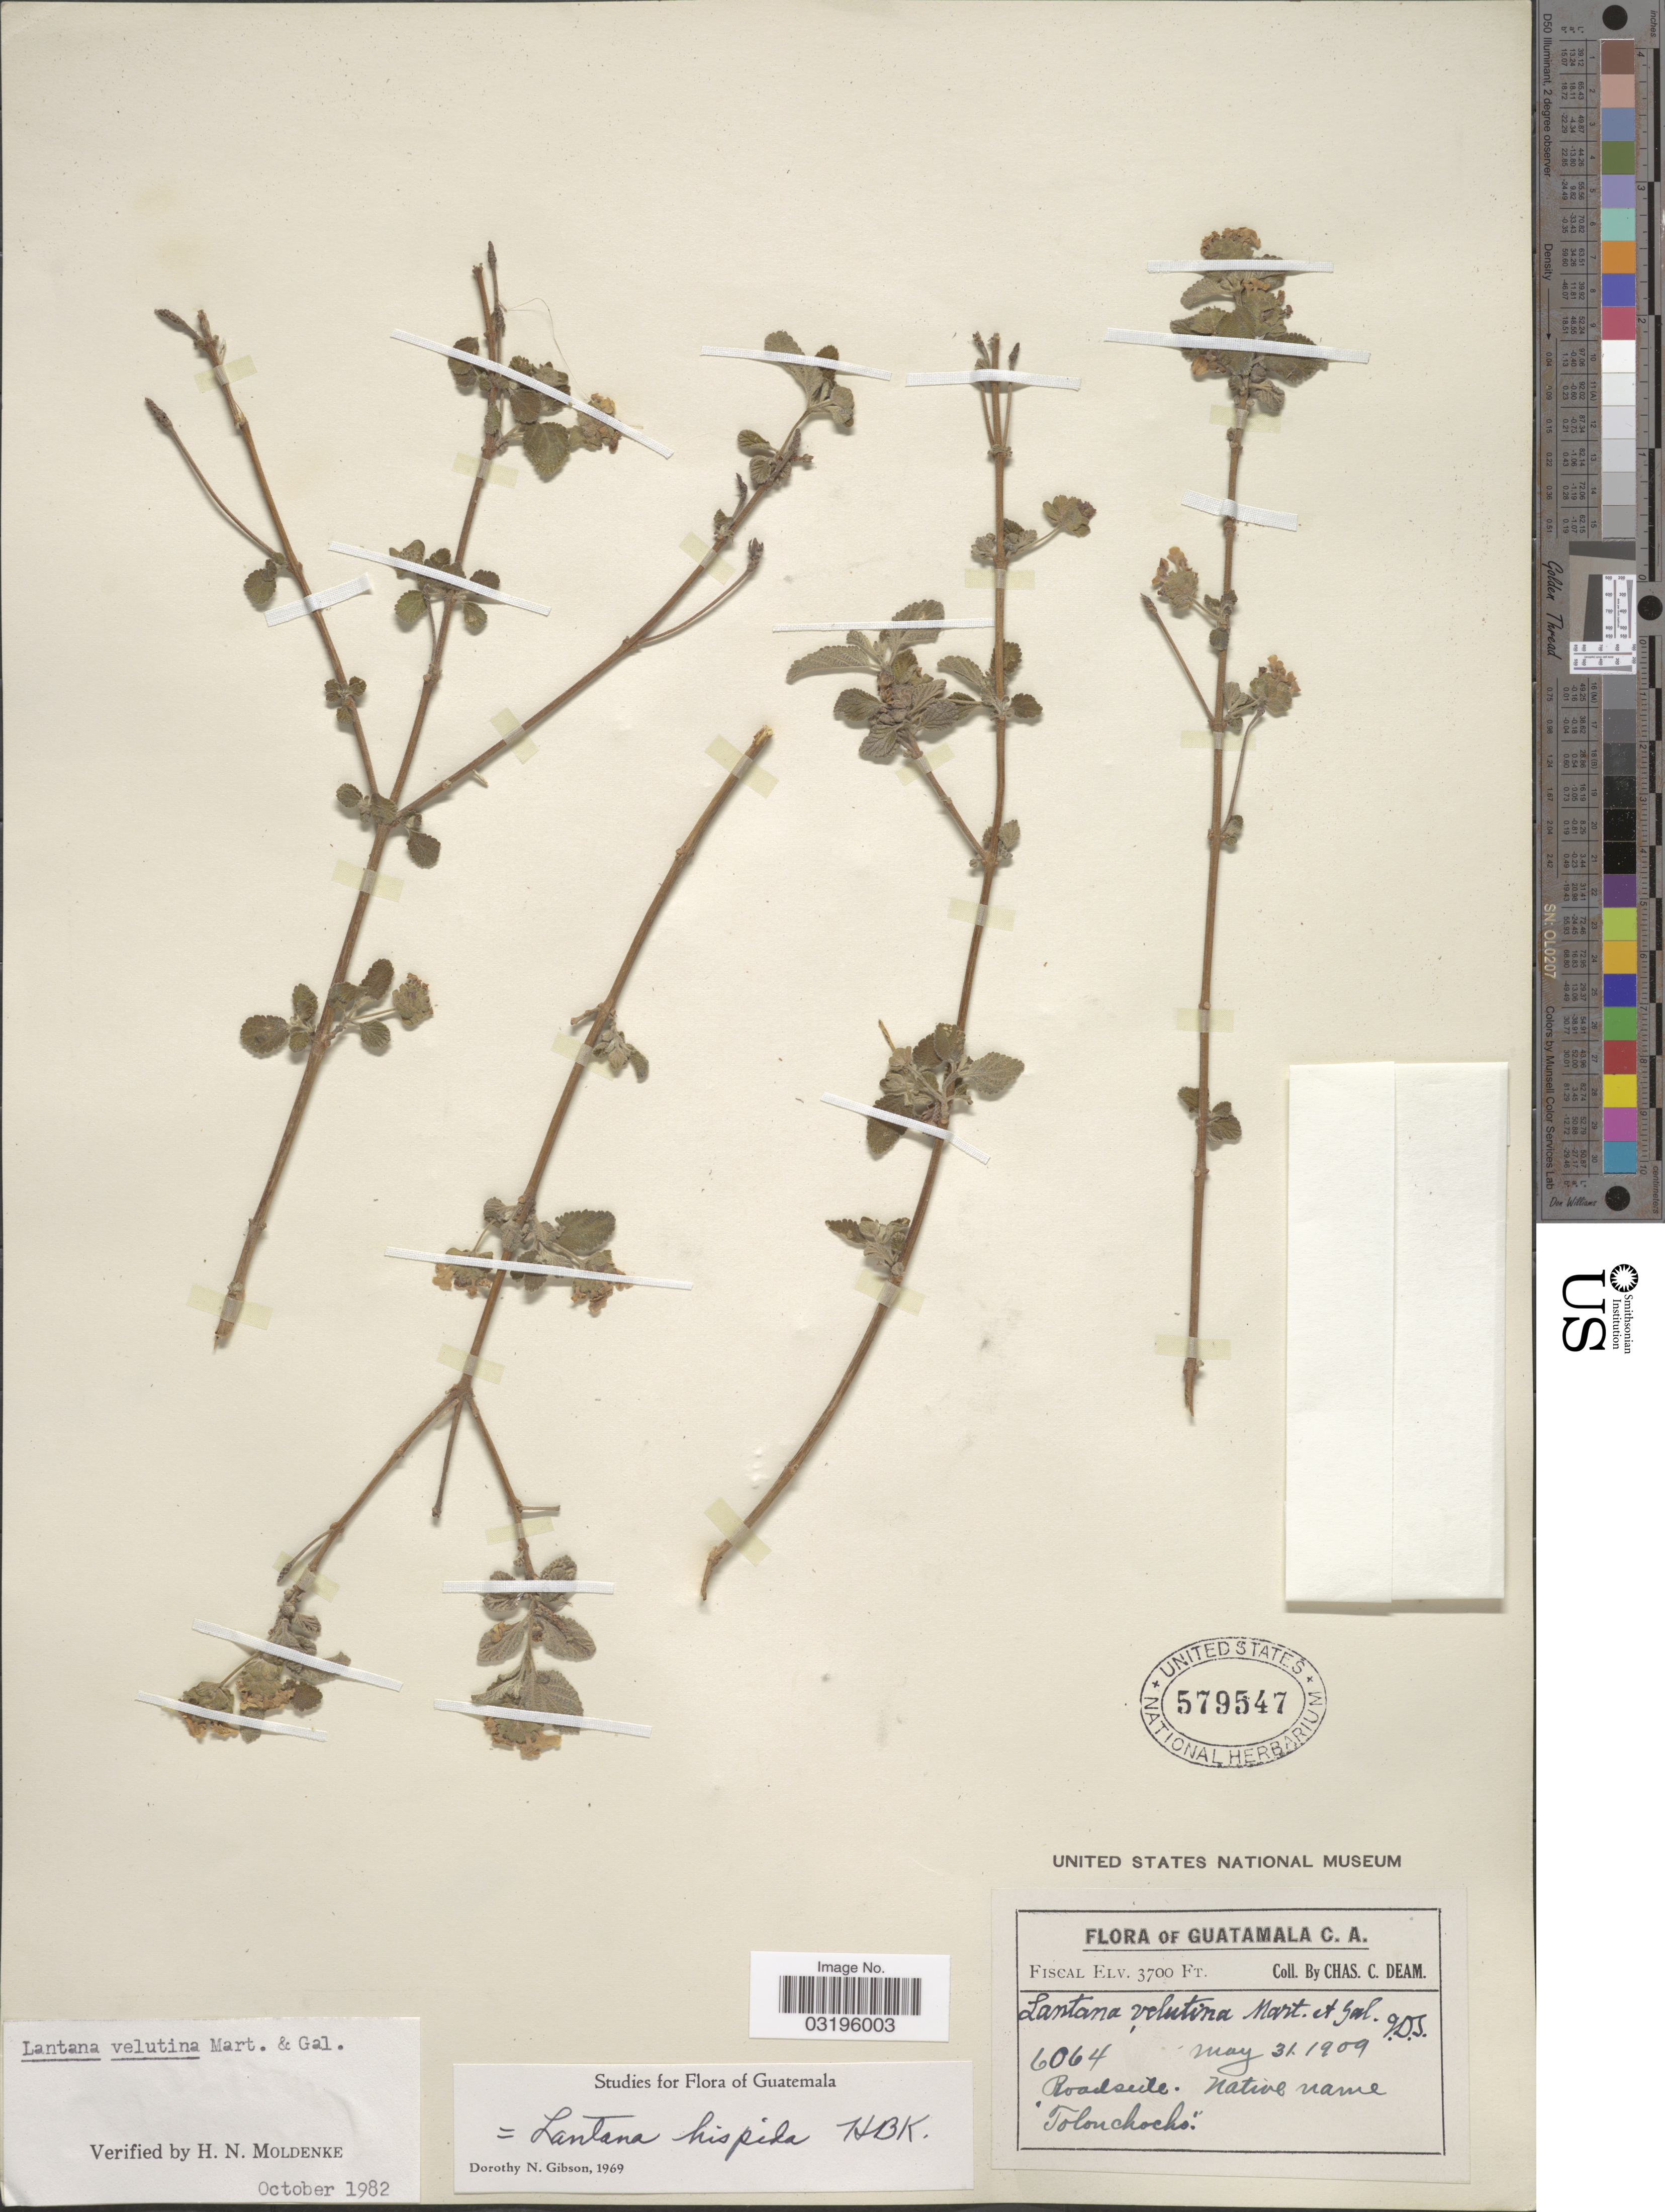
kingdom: Plantae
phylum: Tracheophyta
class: Magnoliopsida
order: Lamiales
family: Verbenaceae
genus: Lantana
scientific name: Lantana velutina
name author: M. Martens & Galeotti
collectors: C. C. Deam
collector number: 6064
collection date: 1909-05-31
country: Guatemala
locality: Fiscal. Roadside. Roadside.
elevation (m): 1128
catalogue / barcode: US 579547